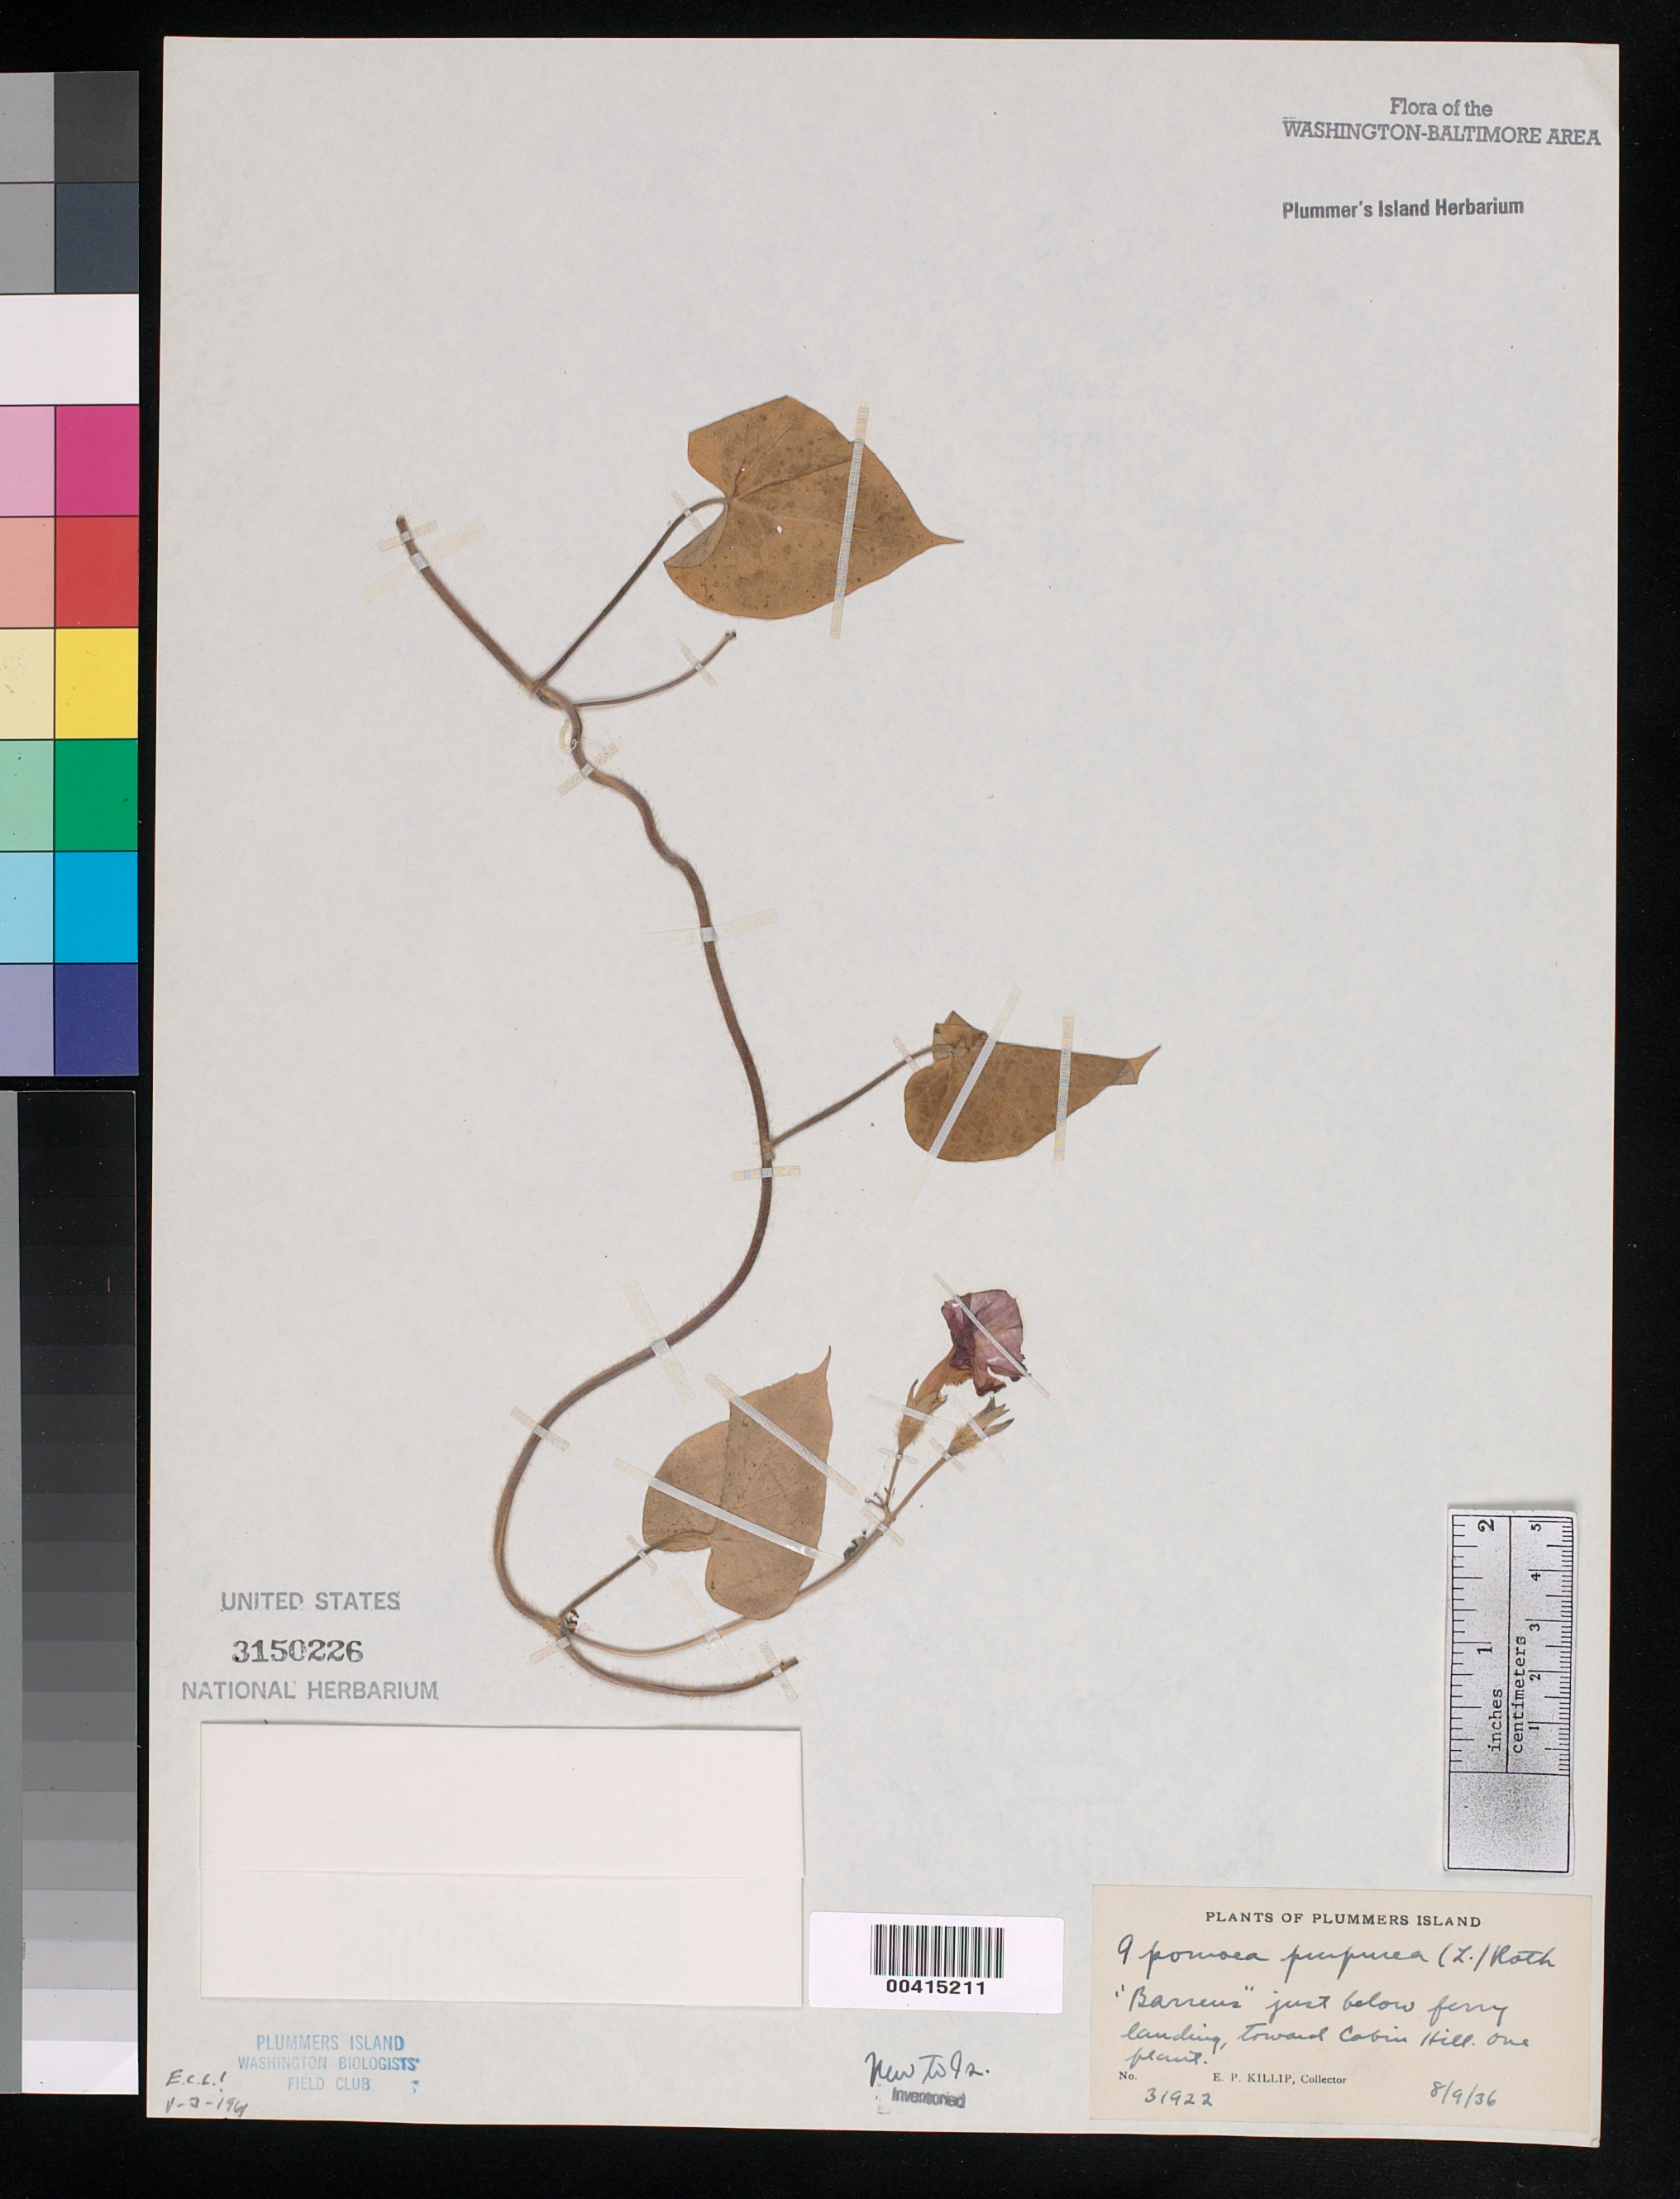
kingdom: Plantae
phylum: Tracheophyta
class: Magnoliopsida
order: Solanales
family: Convolvulaceae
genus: Ipomoea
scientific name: Ipomoea purpurea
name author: (L.) Roth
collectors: E. P. Killip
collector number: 31922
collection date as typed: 09 Aug 1936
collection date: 1936-08-09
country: United States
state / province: Maryland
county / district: Montgomery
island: Plummers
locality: Plummer's Island; "barrens" just below Ferry Landing, toward Cabin Hill C. & O. Canal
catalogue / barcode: US 3150226